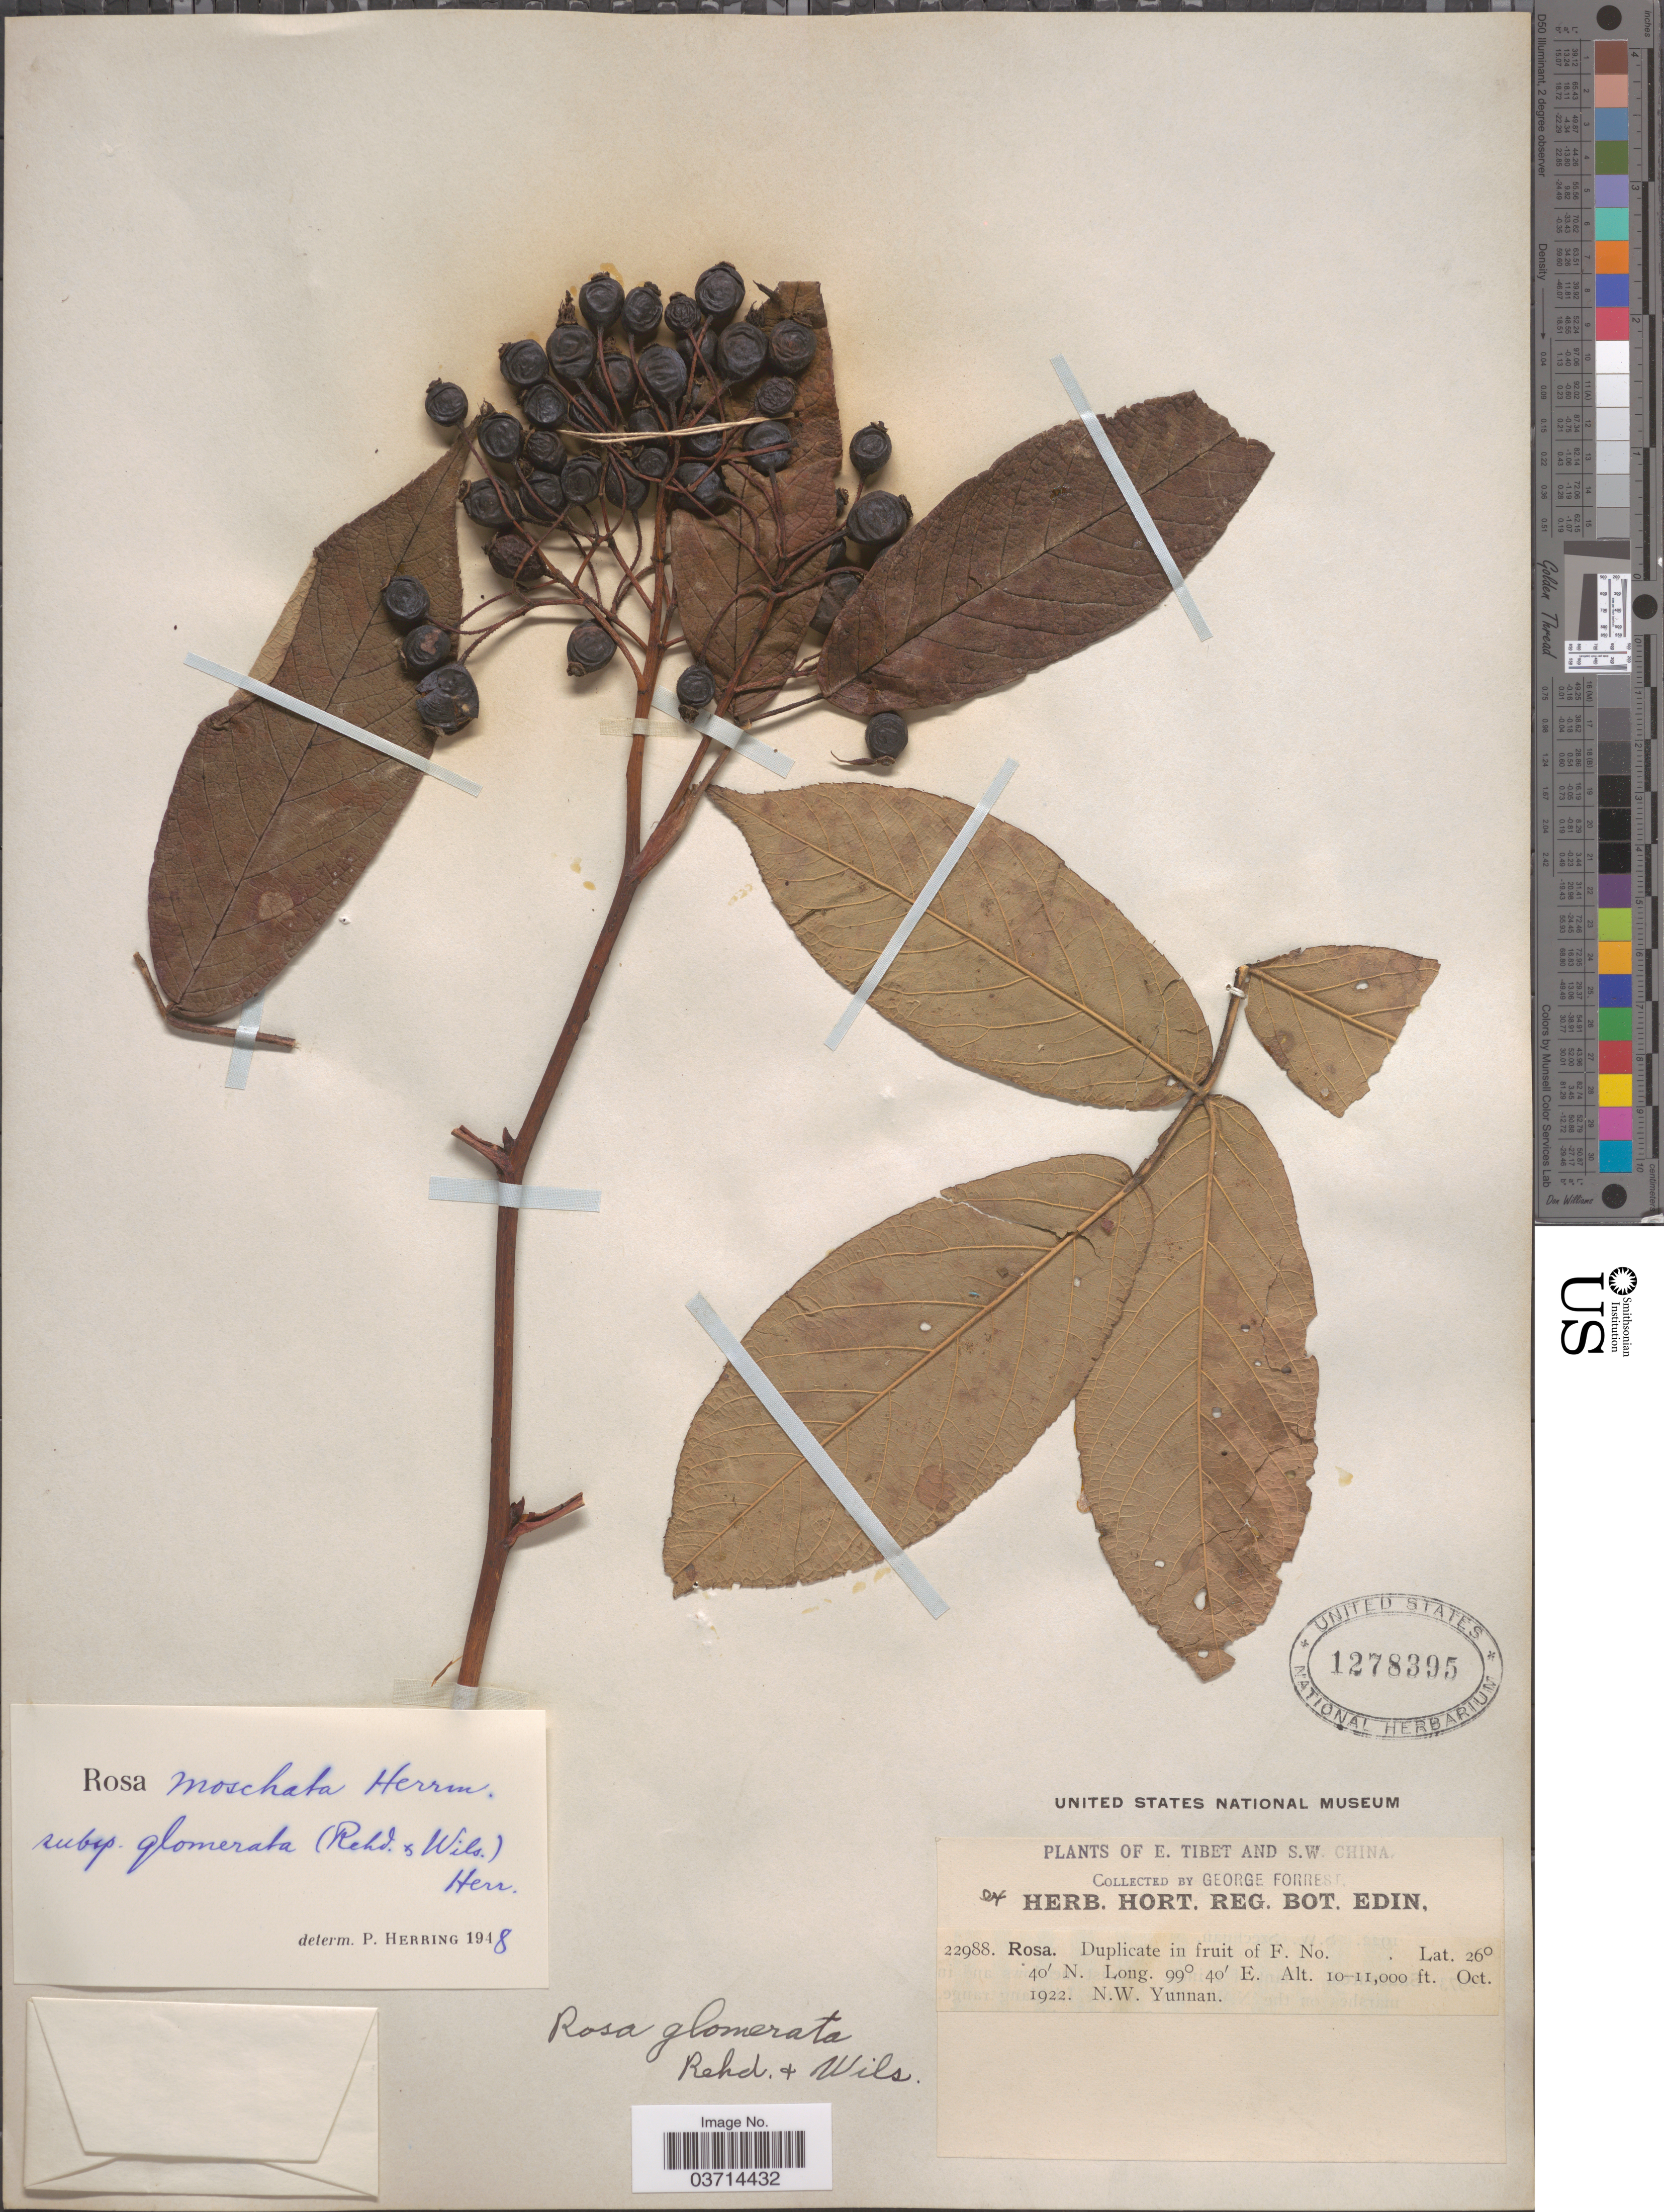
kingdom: Plantae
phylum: Tracheophyta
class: Magnoliopsida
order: Rosales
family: Rosaceae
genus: Rosa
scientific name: Rosa glomerata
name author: Rehder & E.H. Wilson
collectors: G. Forrest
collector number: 22988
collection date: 1922-10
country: China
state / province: Yunnan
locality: S.W. China. N.W. Yunnan.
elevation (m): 3048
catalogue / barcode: US 1278395